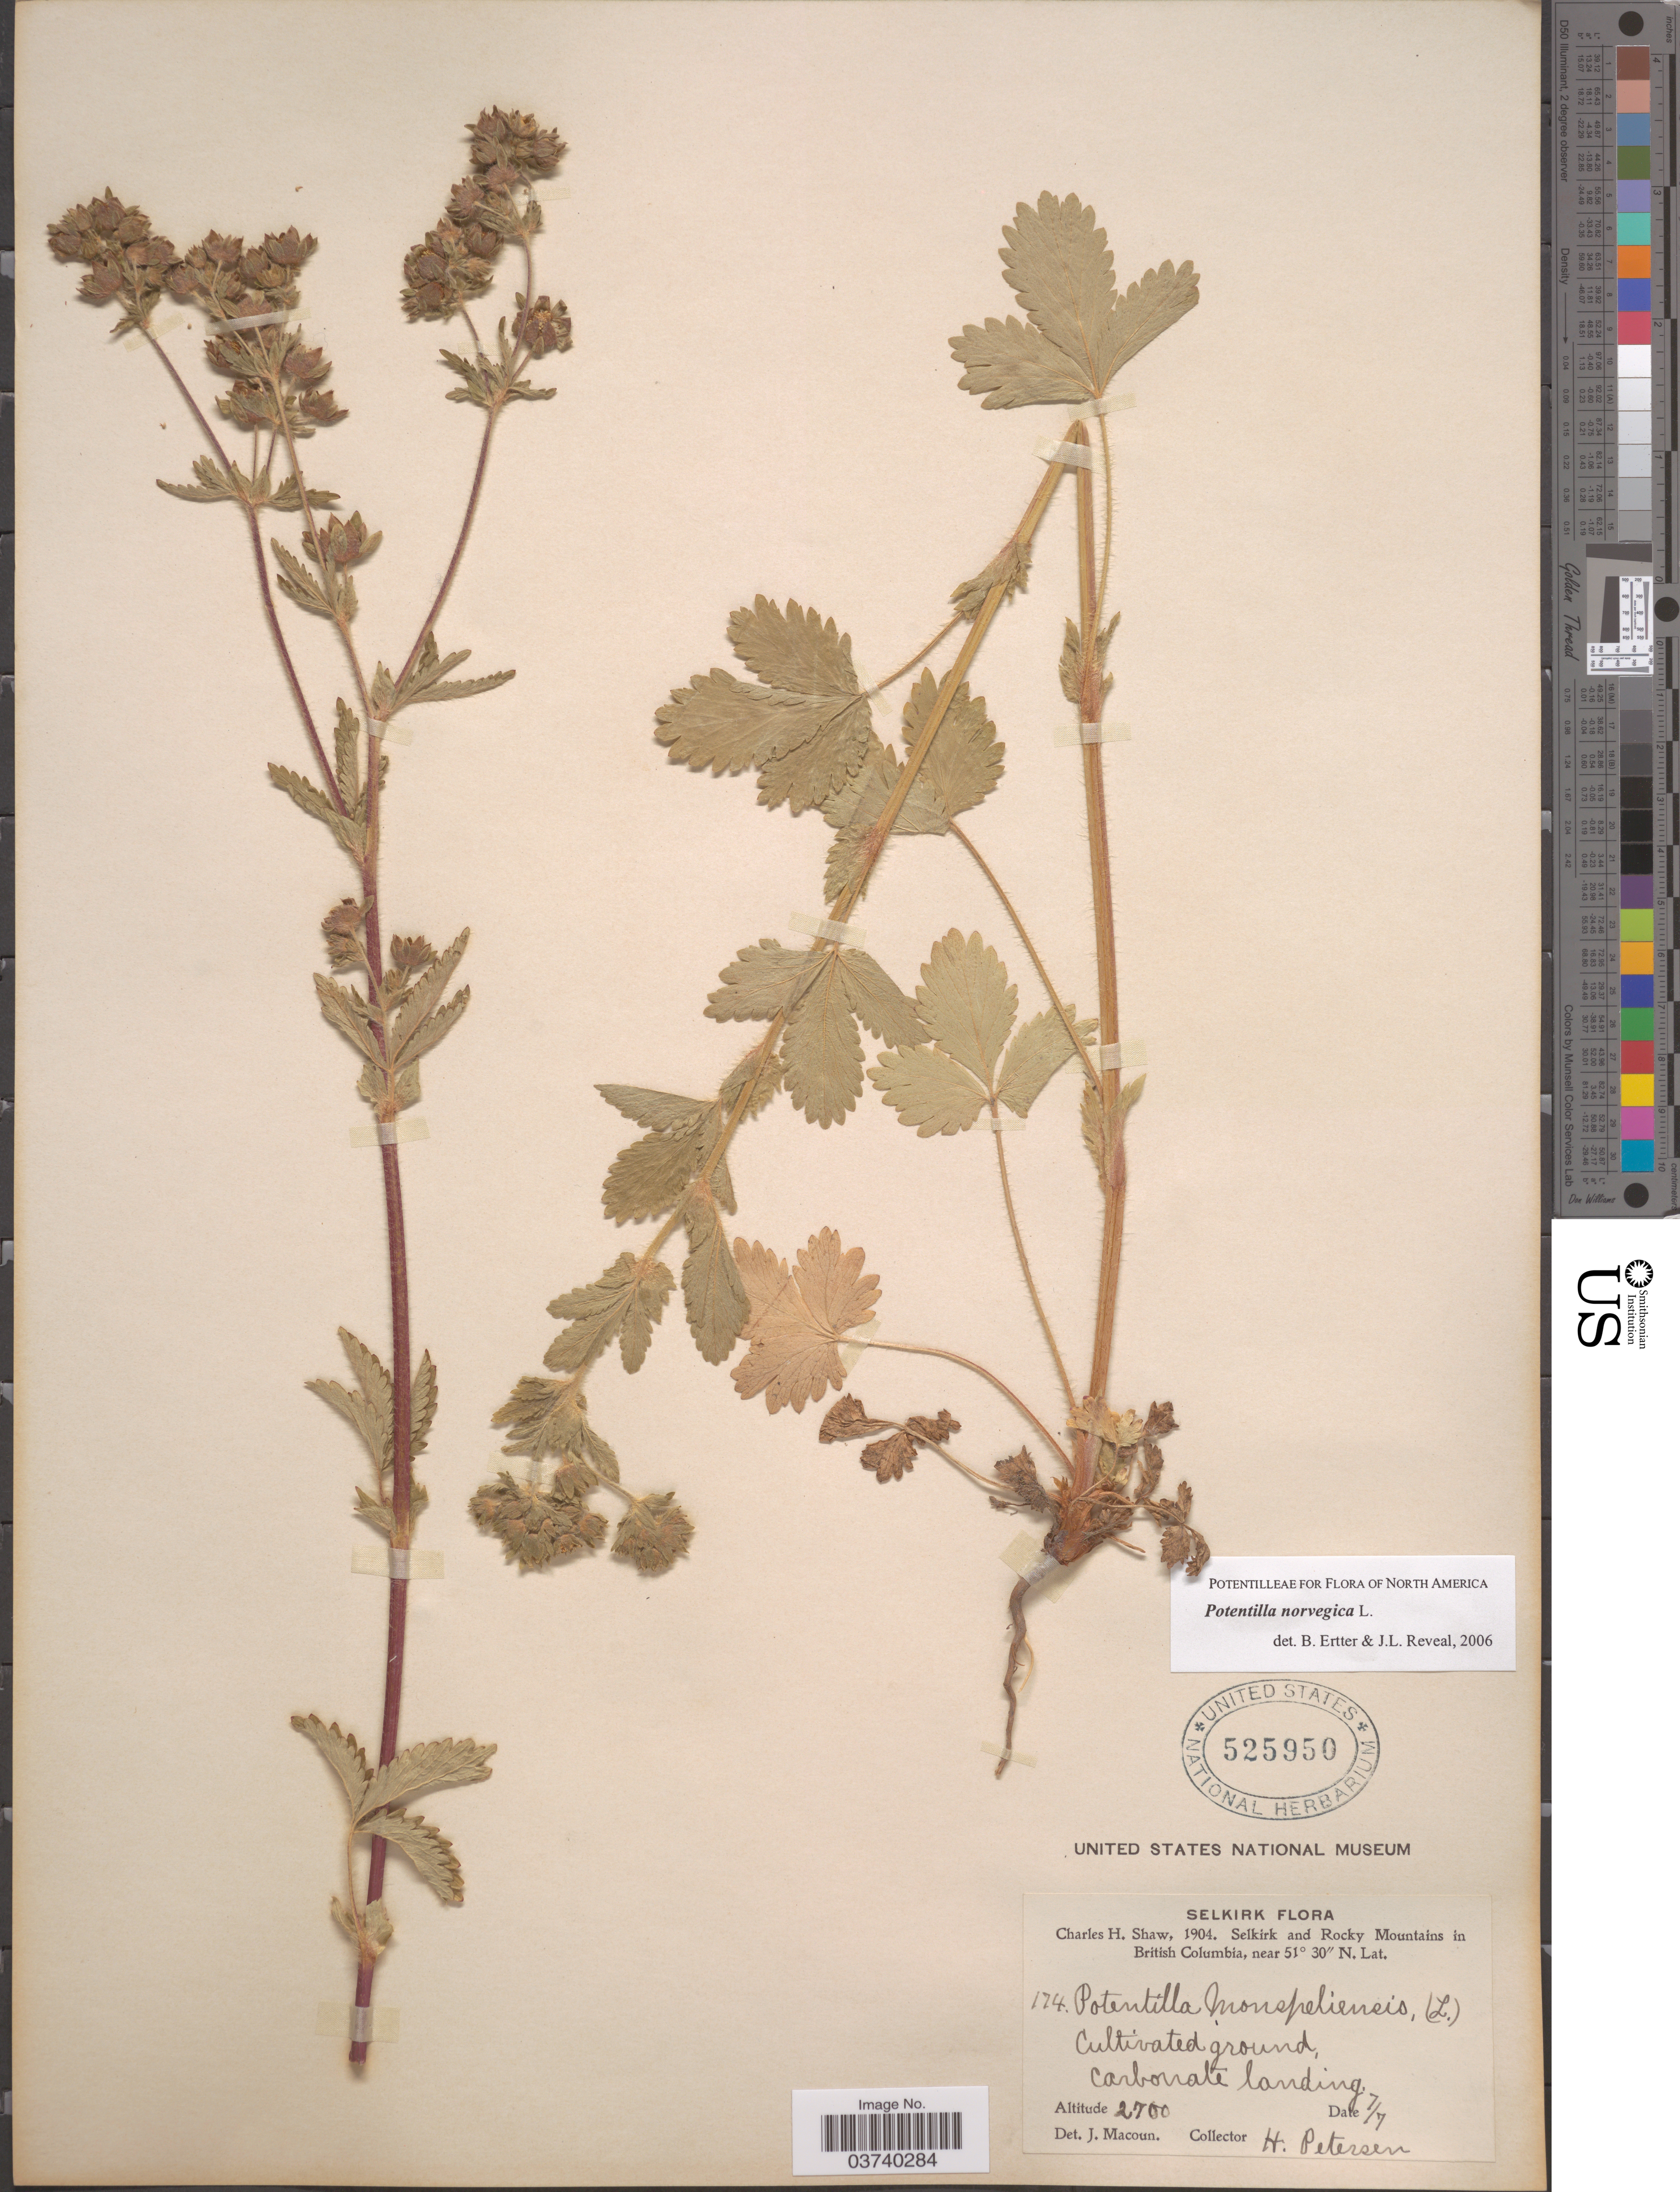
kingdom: Plantae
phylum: Tracheophyta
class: Magnoliopsida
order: Rosales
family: Rosaceae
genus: Potentilla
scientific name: Potentilla norvegica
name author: L.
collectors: H. Petersen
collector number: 174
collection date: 1904-07-07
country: Canada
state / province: British Columbia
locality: Selkirk. Selkirk and Rocky Mountains. Carbonate landing.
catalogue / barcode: US 525950